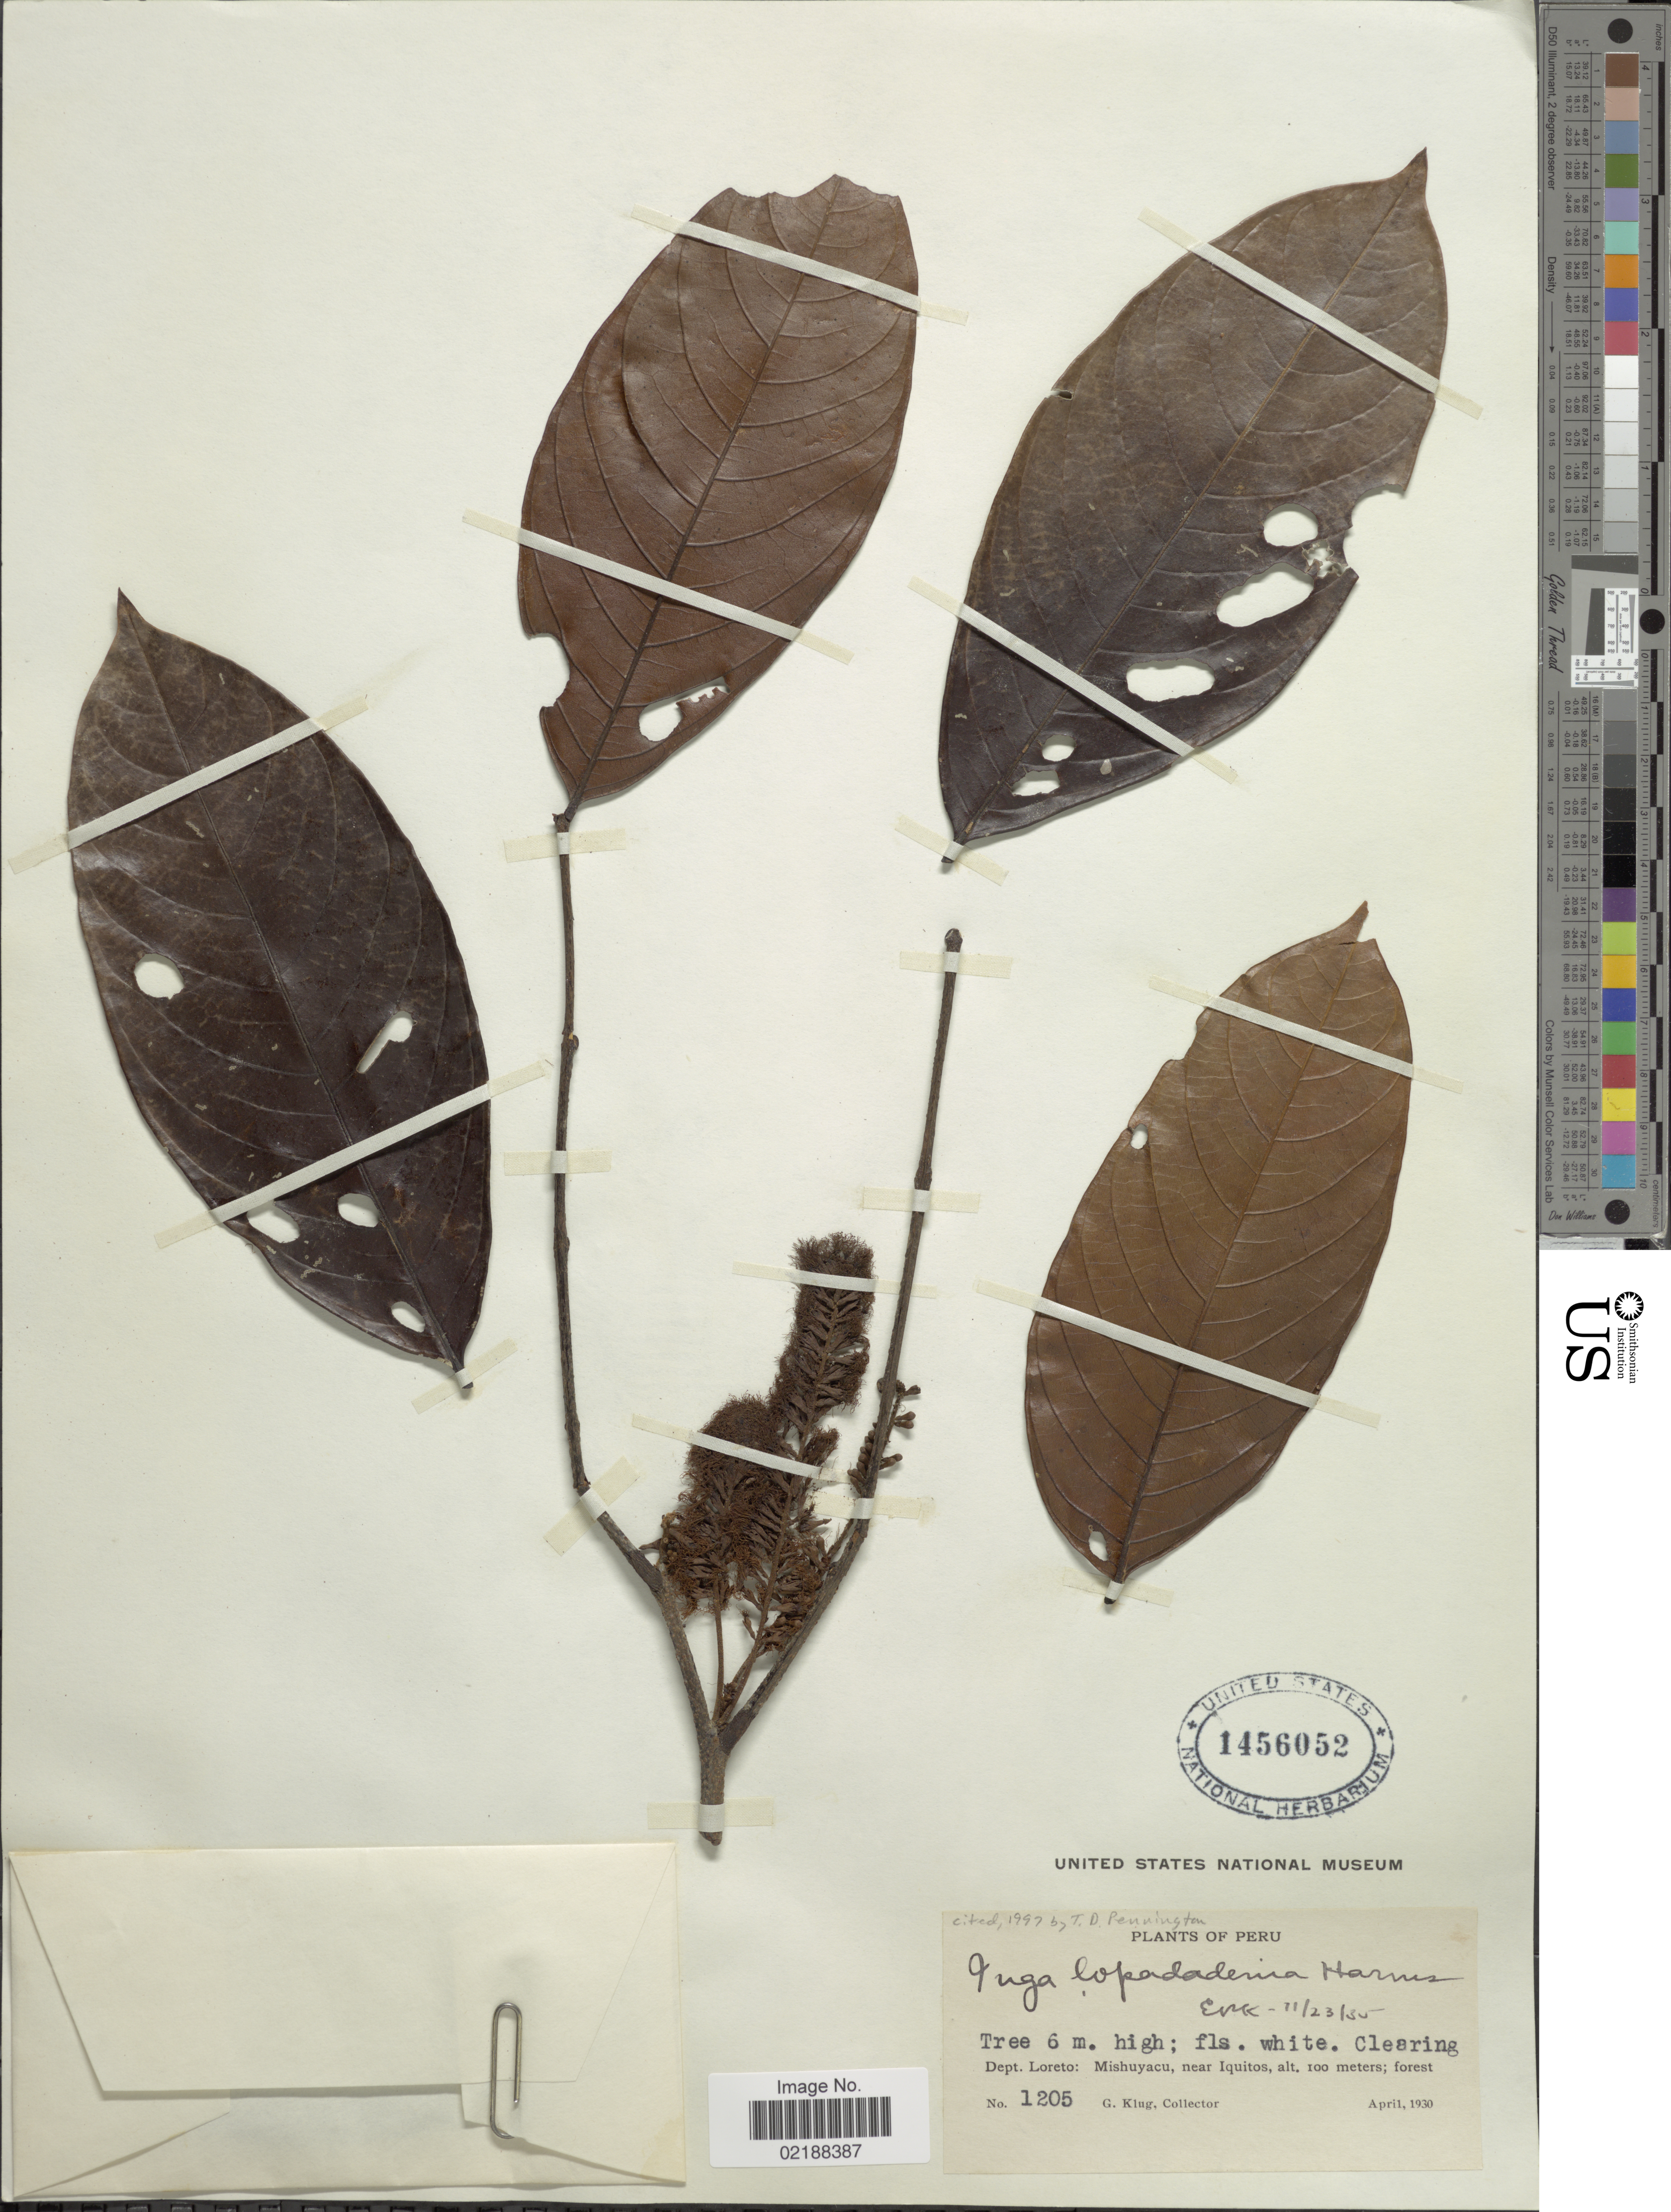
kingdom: Plantae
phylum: Tracheophyta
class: Magnoliopsida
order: Fabales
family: Fabaceae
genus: Inga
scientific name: Inga lopadadenia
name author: Harms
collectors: G. Klug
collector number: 1205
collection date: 1930-04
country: Peru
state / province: Loreto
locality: Mishuyacu, near Iquitos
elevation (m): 100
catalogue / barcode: US 1456052